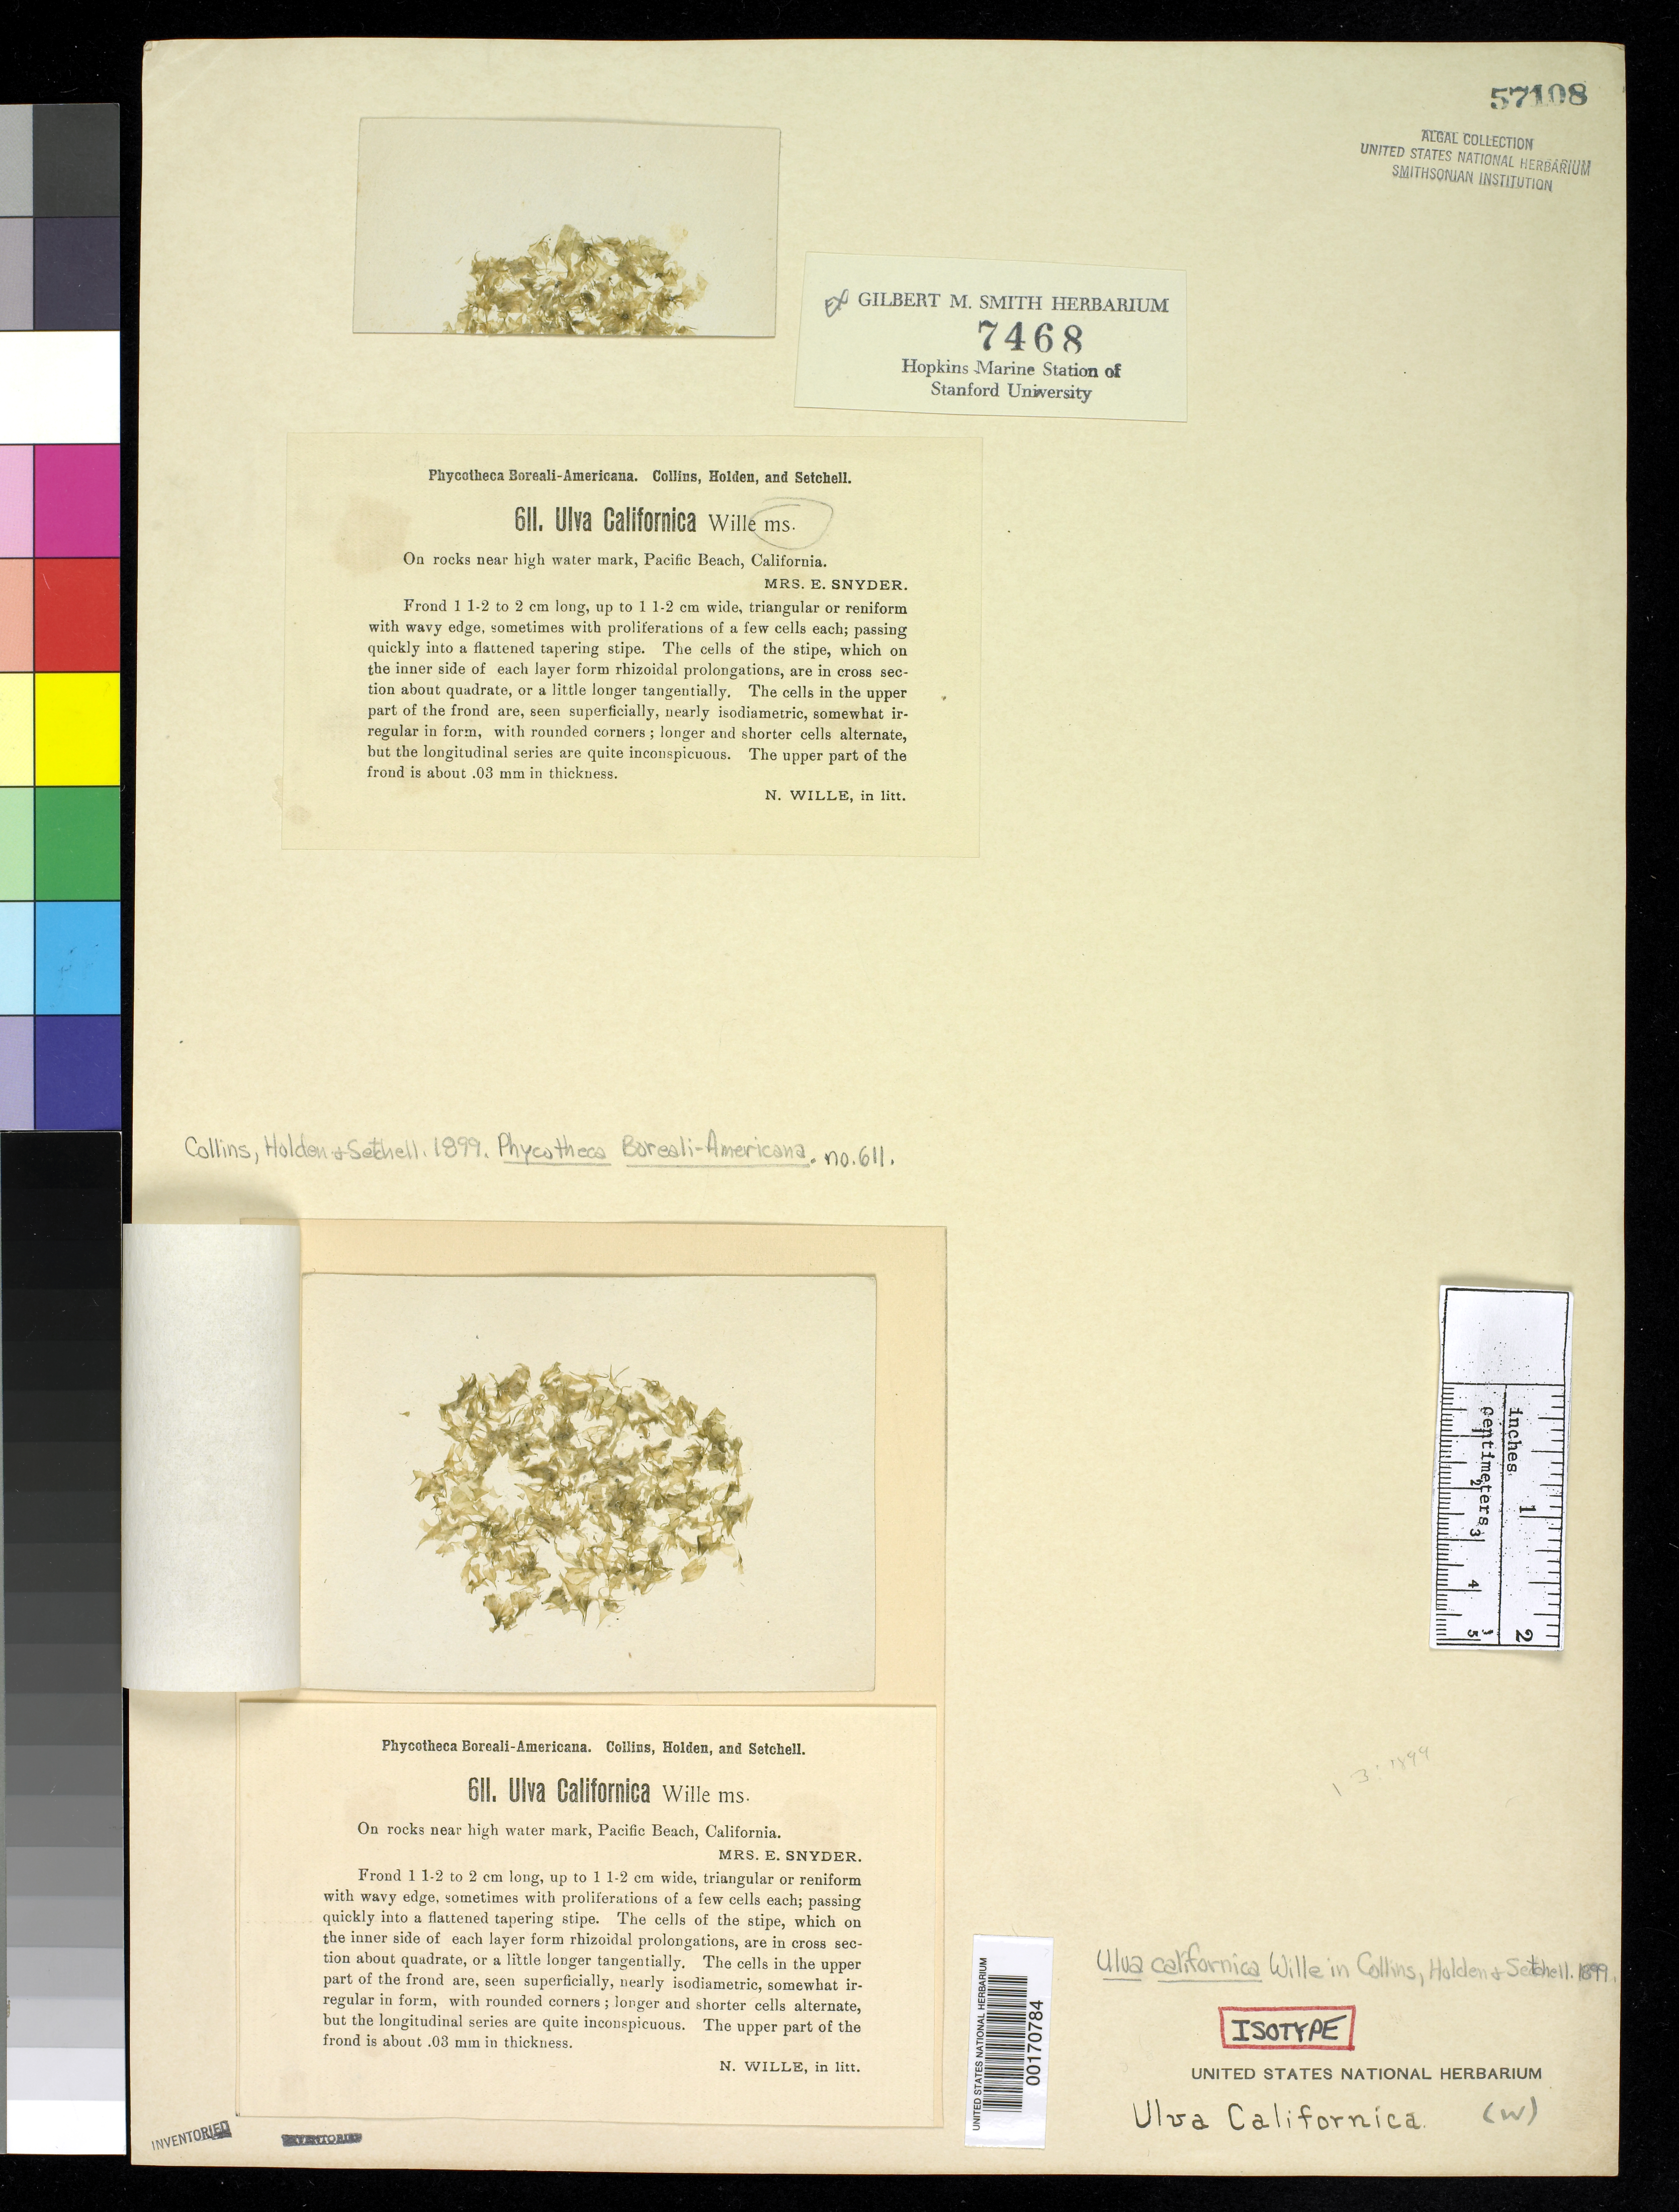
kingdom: Plantae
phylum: Chlorophyta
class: Ulvophyceae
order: Ulvales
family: Ulvaceae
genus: Ulva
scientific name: Ulva californica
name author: N.Wille in Collins et al.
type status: Isotype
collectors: M. Snyder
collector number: PB-A 611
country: United States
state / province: California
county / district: San Diego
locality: Pacific Beach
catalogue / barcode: US 57108